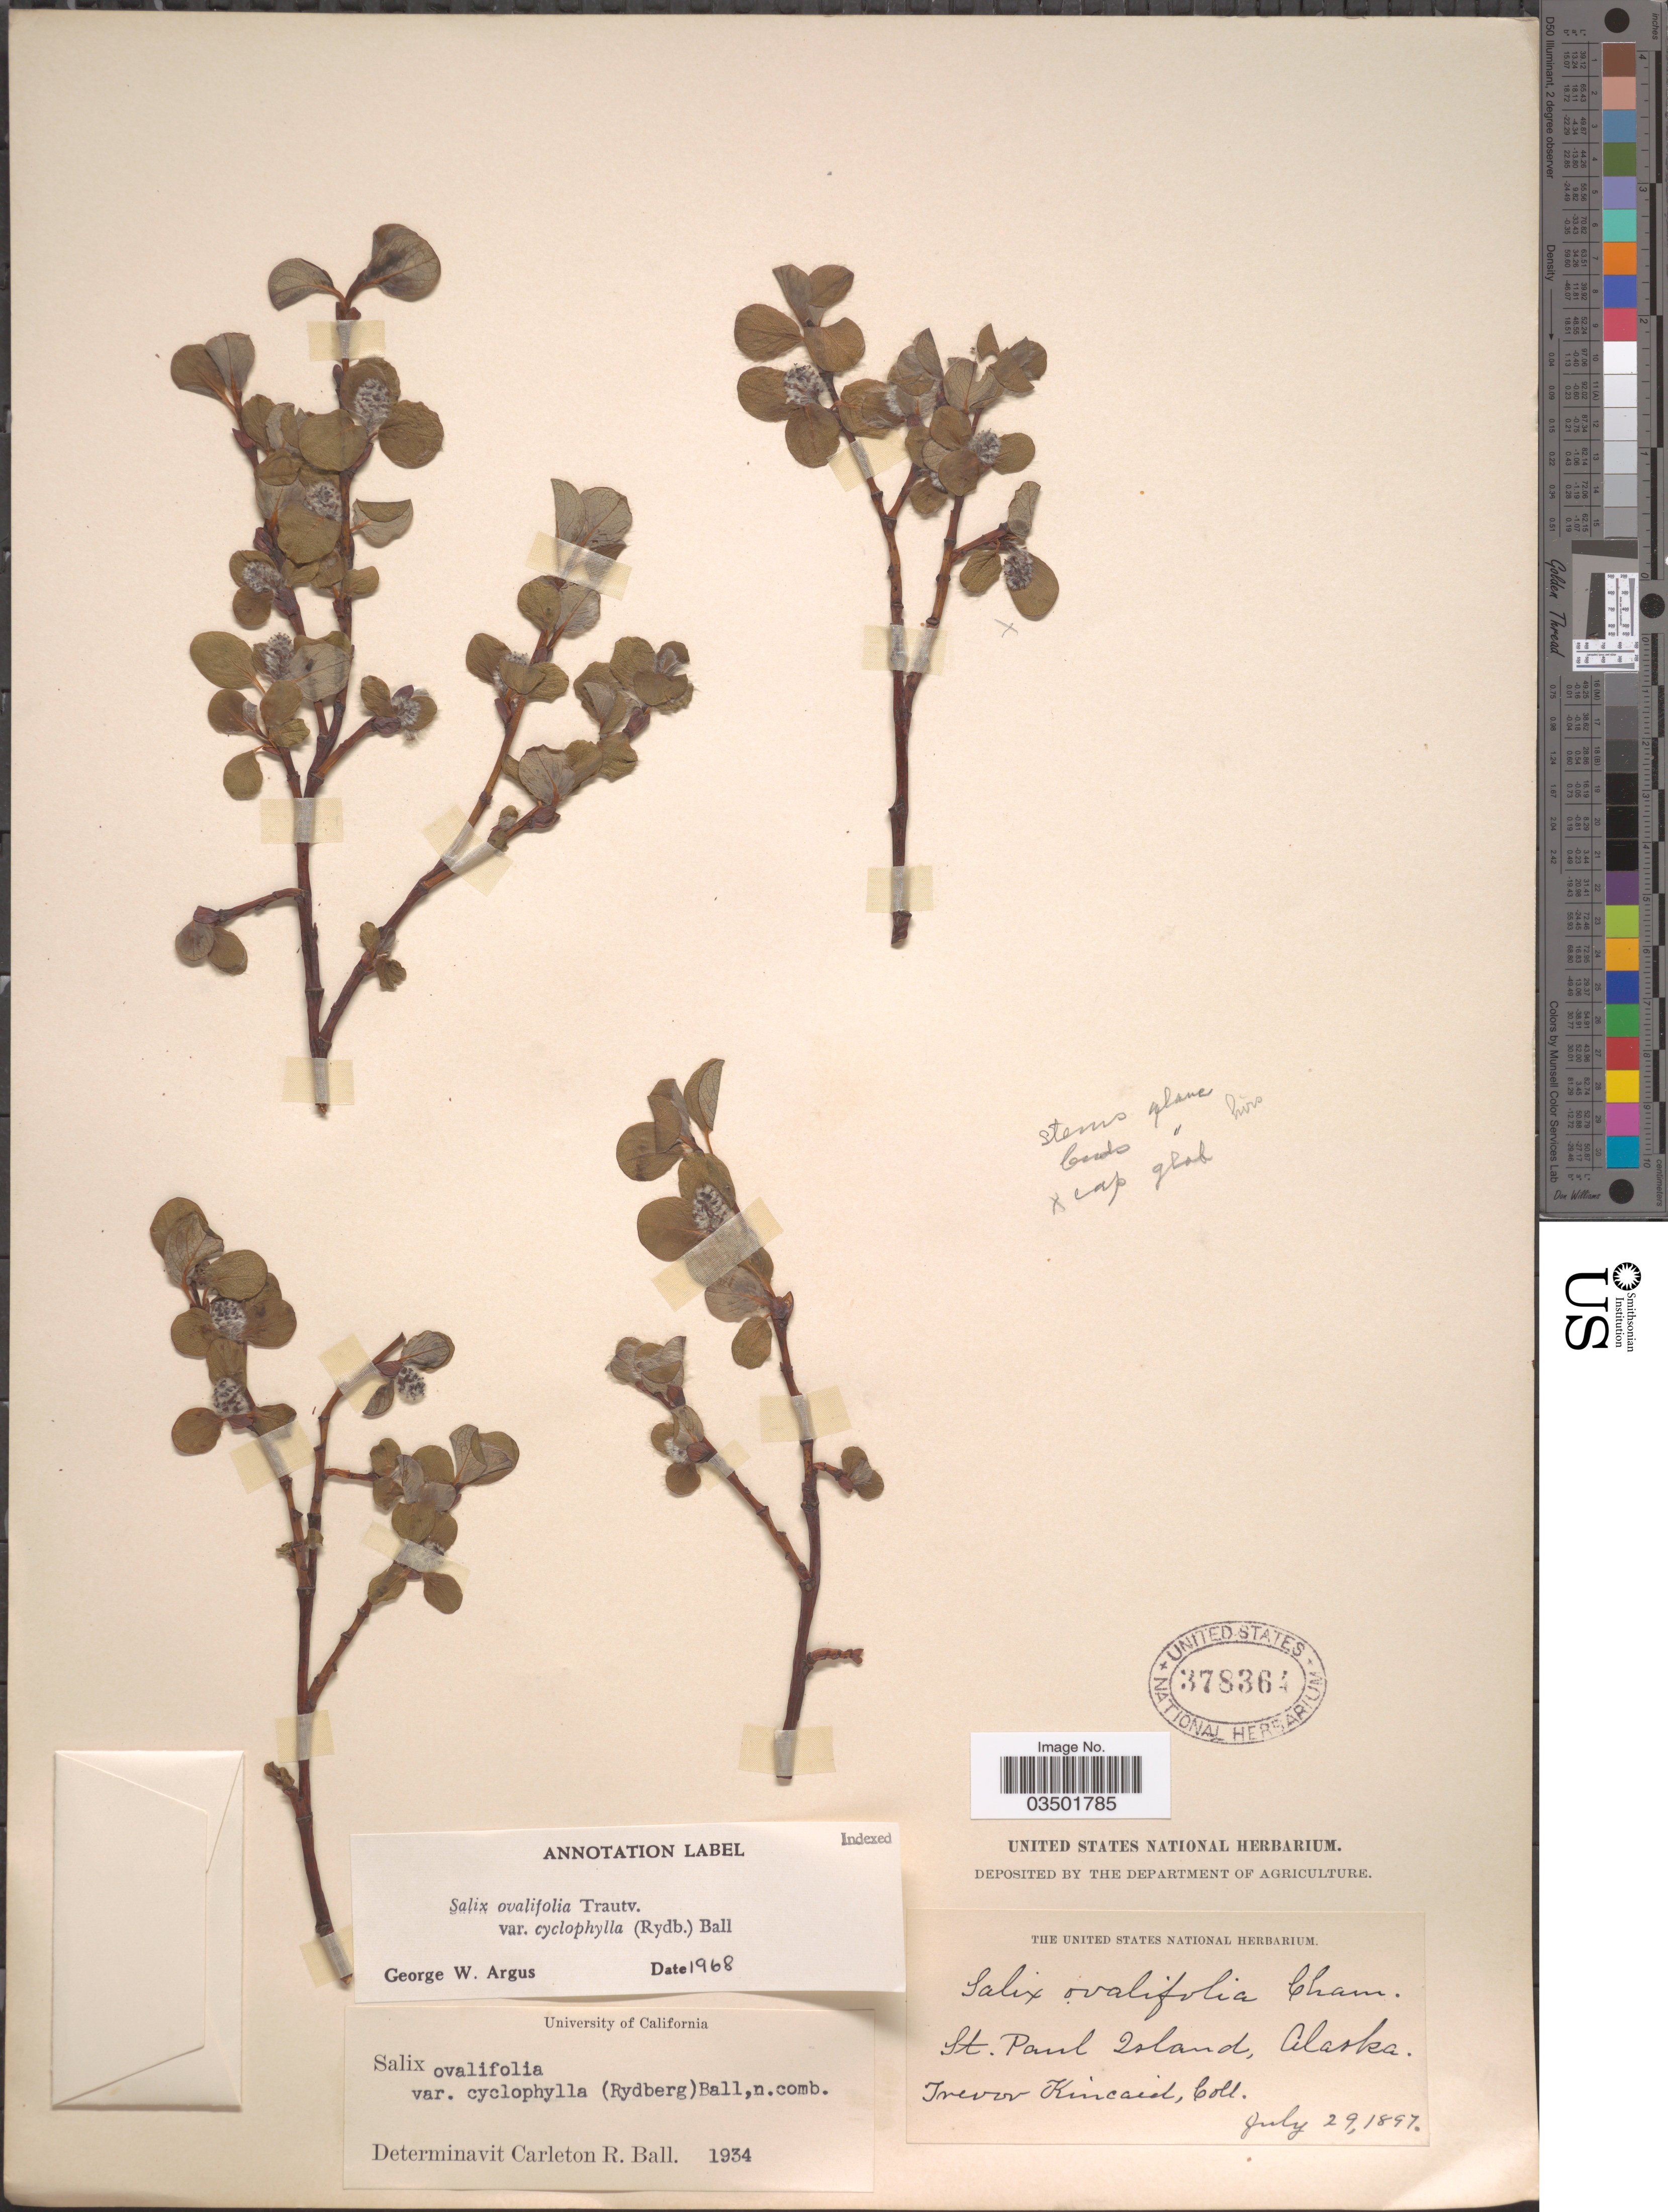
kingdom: Plantae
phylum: Tracheophyta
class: Magnoliopsida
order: Malpighiales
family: Salicaceae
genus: Salix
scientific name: Salix ovalifolia var. cyclophylla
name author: (Rydb.) C.R. Ball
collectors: T. C. Kincaid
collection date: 1897-07-29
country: United States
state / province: Alaska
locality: St. Paul Island.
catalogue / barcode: US 378364